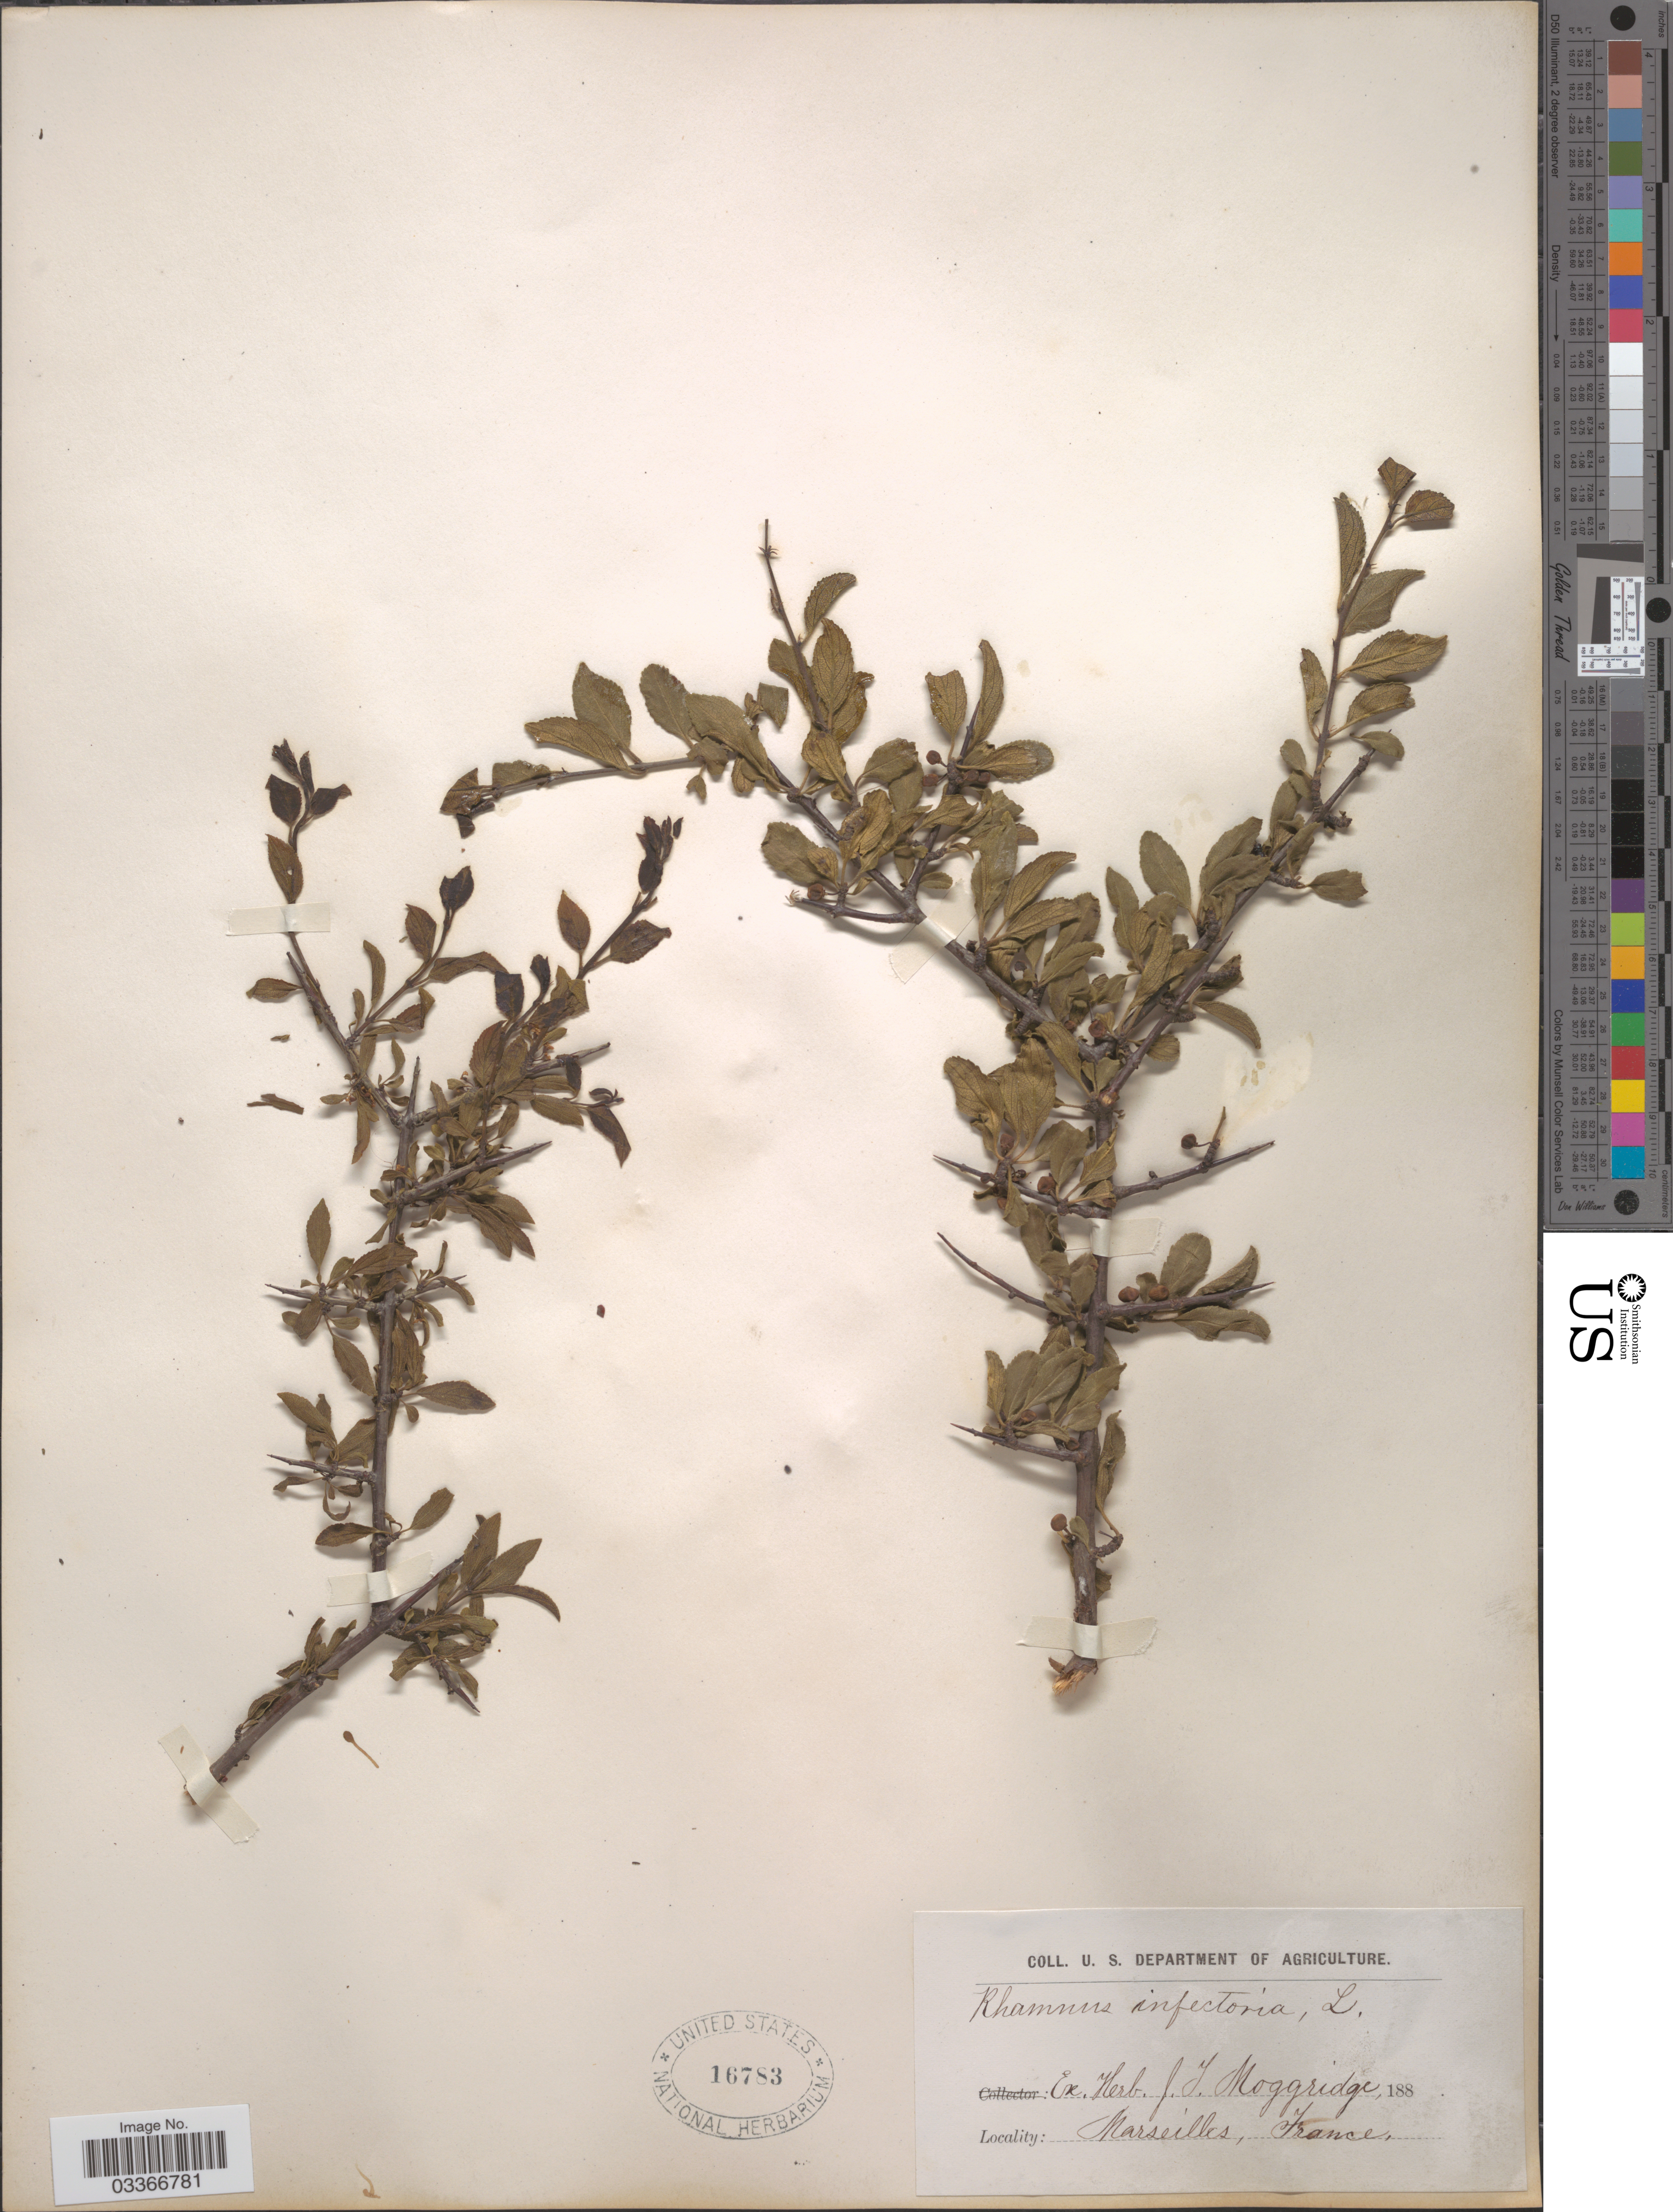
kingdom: Plantae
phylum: Tracheophyta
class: Magnoliopsida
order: Rosales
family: Rhamnaceae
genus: Rhamnus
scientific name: Rhamnus infectoria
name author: L.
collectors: ex herb. J.T. Moggridge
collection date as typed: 188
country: France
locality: Marseilles.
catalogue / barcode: US 16783